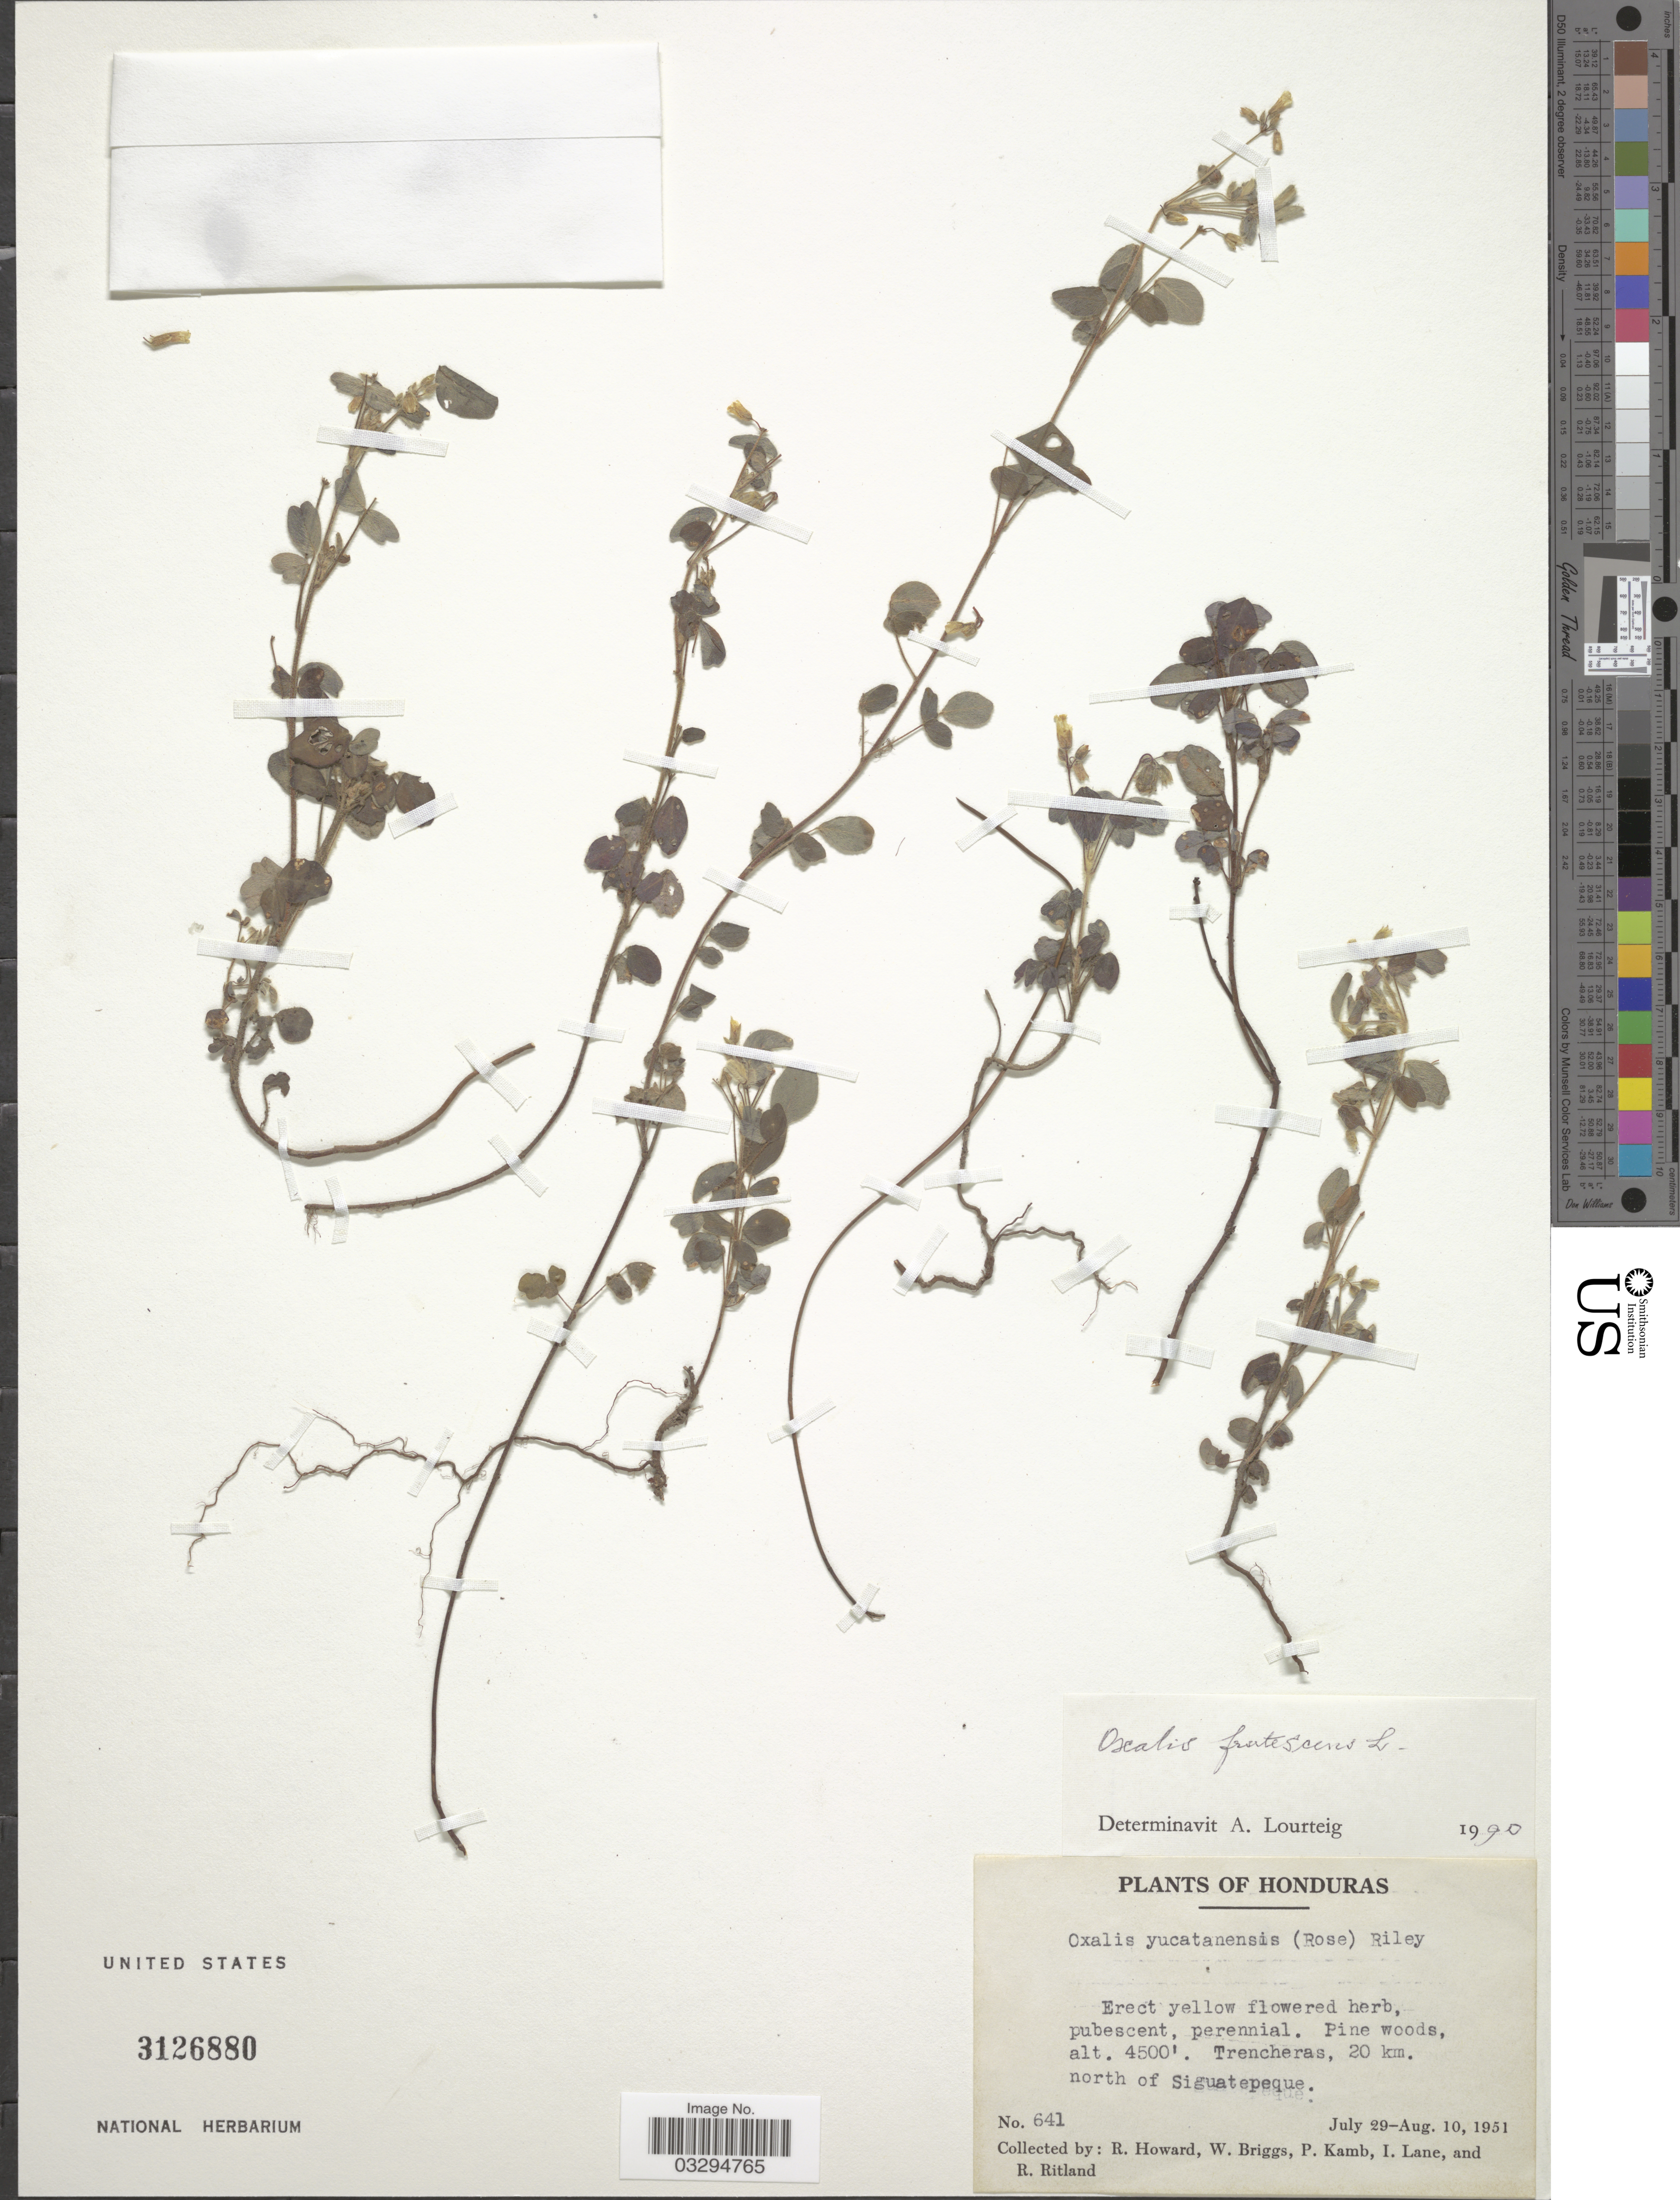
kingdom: Plantae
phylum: Tracheophyta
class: Magnoliopsida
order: Oxalidales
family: Oxalidaceae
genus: Oxalis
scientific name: Oxalis frutescens subsp. angustifolia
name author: (Kunth) Lourteig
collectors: R. Howard, W. Briggs, P. Kamb, I. Lane & R. Ritland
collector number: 641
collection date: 1951-07-29/1951-08-10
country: Honduras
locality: Trencheras, 20 km. north of Siguatepeque.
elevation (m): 1372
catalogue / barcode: US 3126880